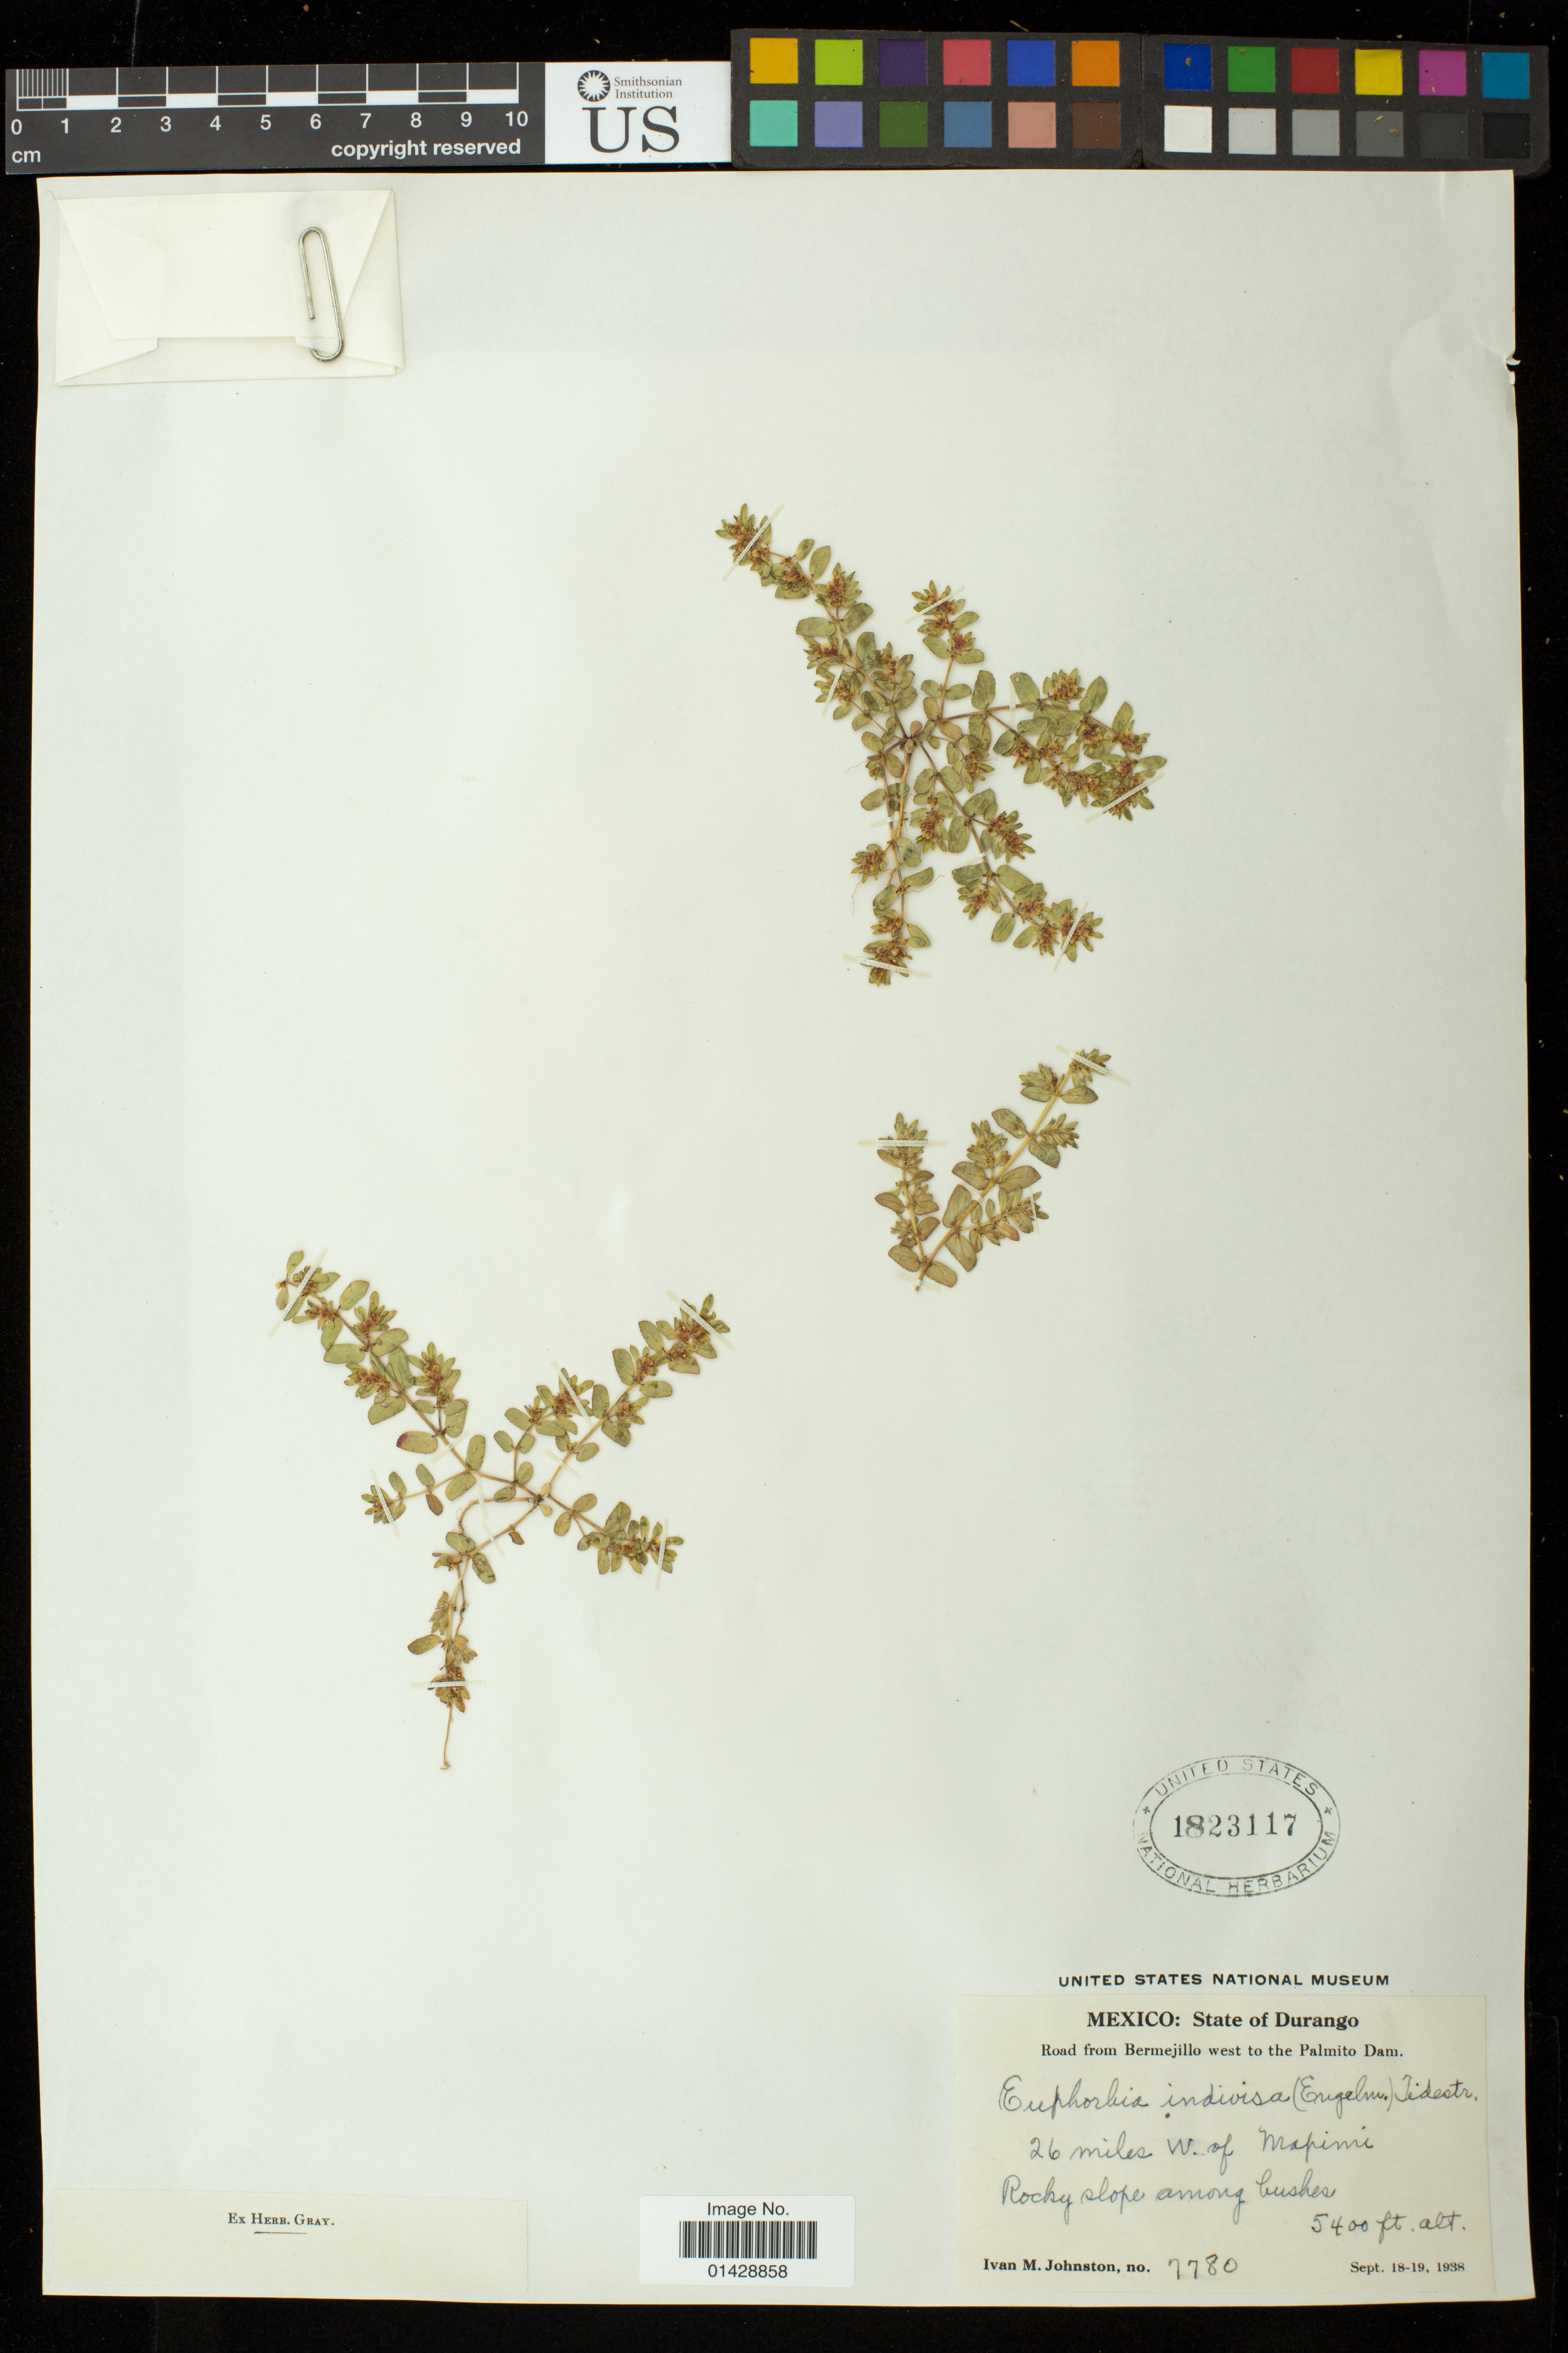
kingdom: Plantae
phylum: Tracheophyta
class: Magnoliopsida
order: Malpighiales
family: Euphorbiaceae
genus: Euphorbia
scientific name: Euphorbia indivisa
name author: (Engelm.) Tidestr.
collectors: I.M. Johnston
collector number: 7780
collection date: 1938-09-18/1938-09-19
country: Mexico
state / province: Durango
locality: Road from Bermejillo west to the Palmito Dam. 26 miles W. of Mapini; Rocky slope among bushes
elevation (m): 1646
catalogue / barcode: US 1823117